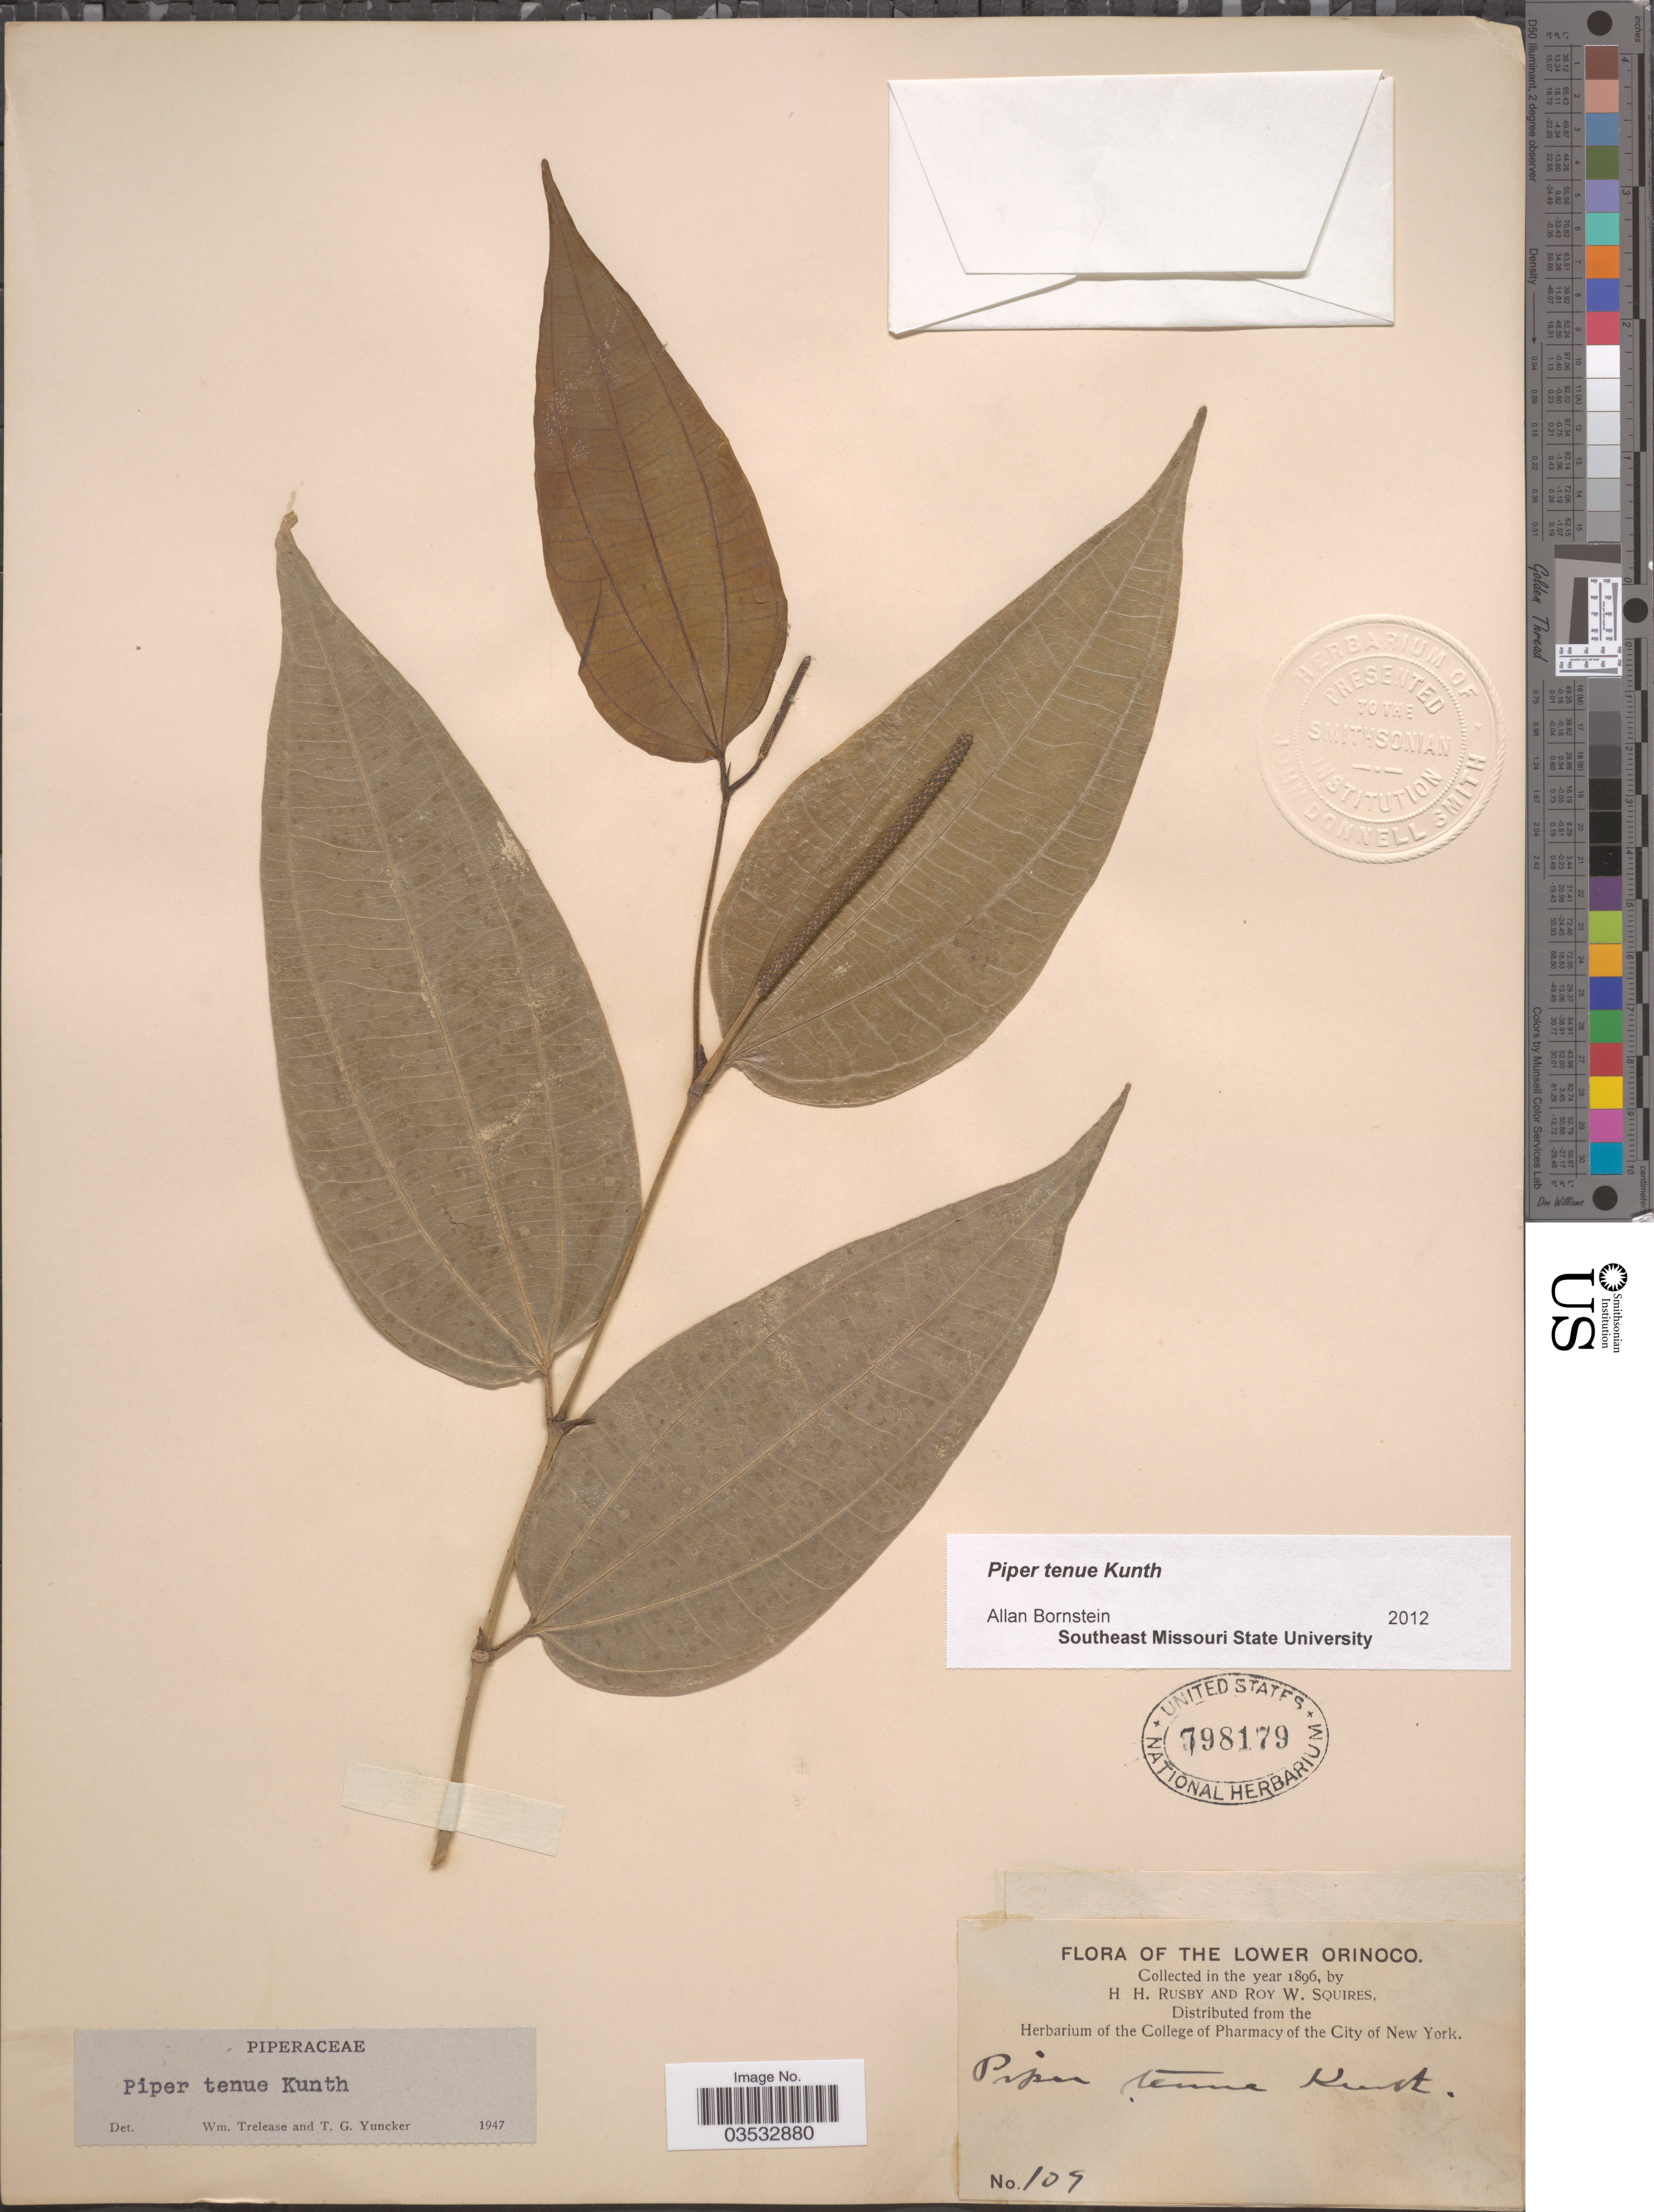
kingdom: Plantae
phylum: Tracheophyta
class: Magnoliopsida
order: Piperales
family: Piperaceae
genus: Piper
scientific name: Piper tenue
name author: Kunth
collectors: H. H. Rusby & R. Squires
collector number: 109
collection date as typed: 1896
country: Venezuela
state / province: Delta Amacuro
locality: Lower Orinoco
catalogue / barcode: US 798179